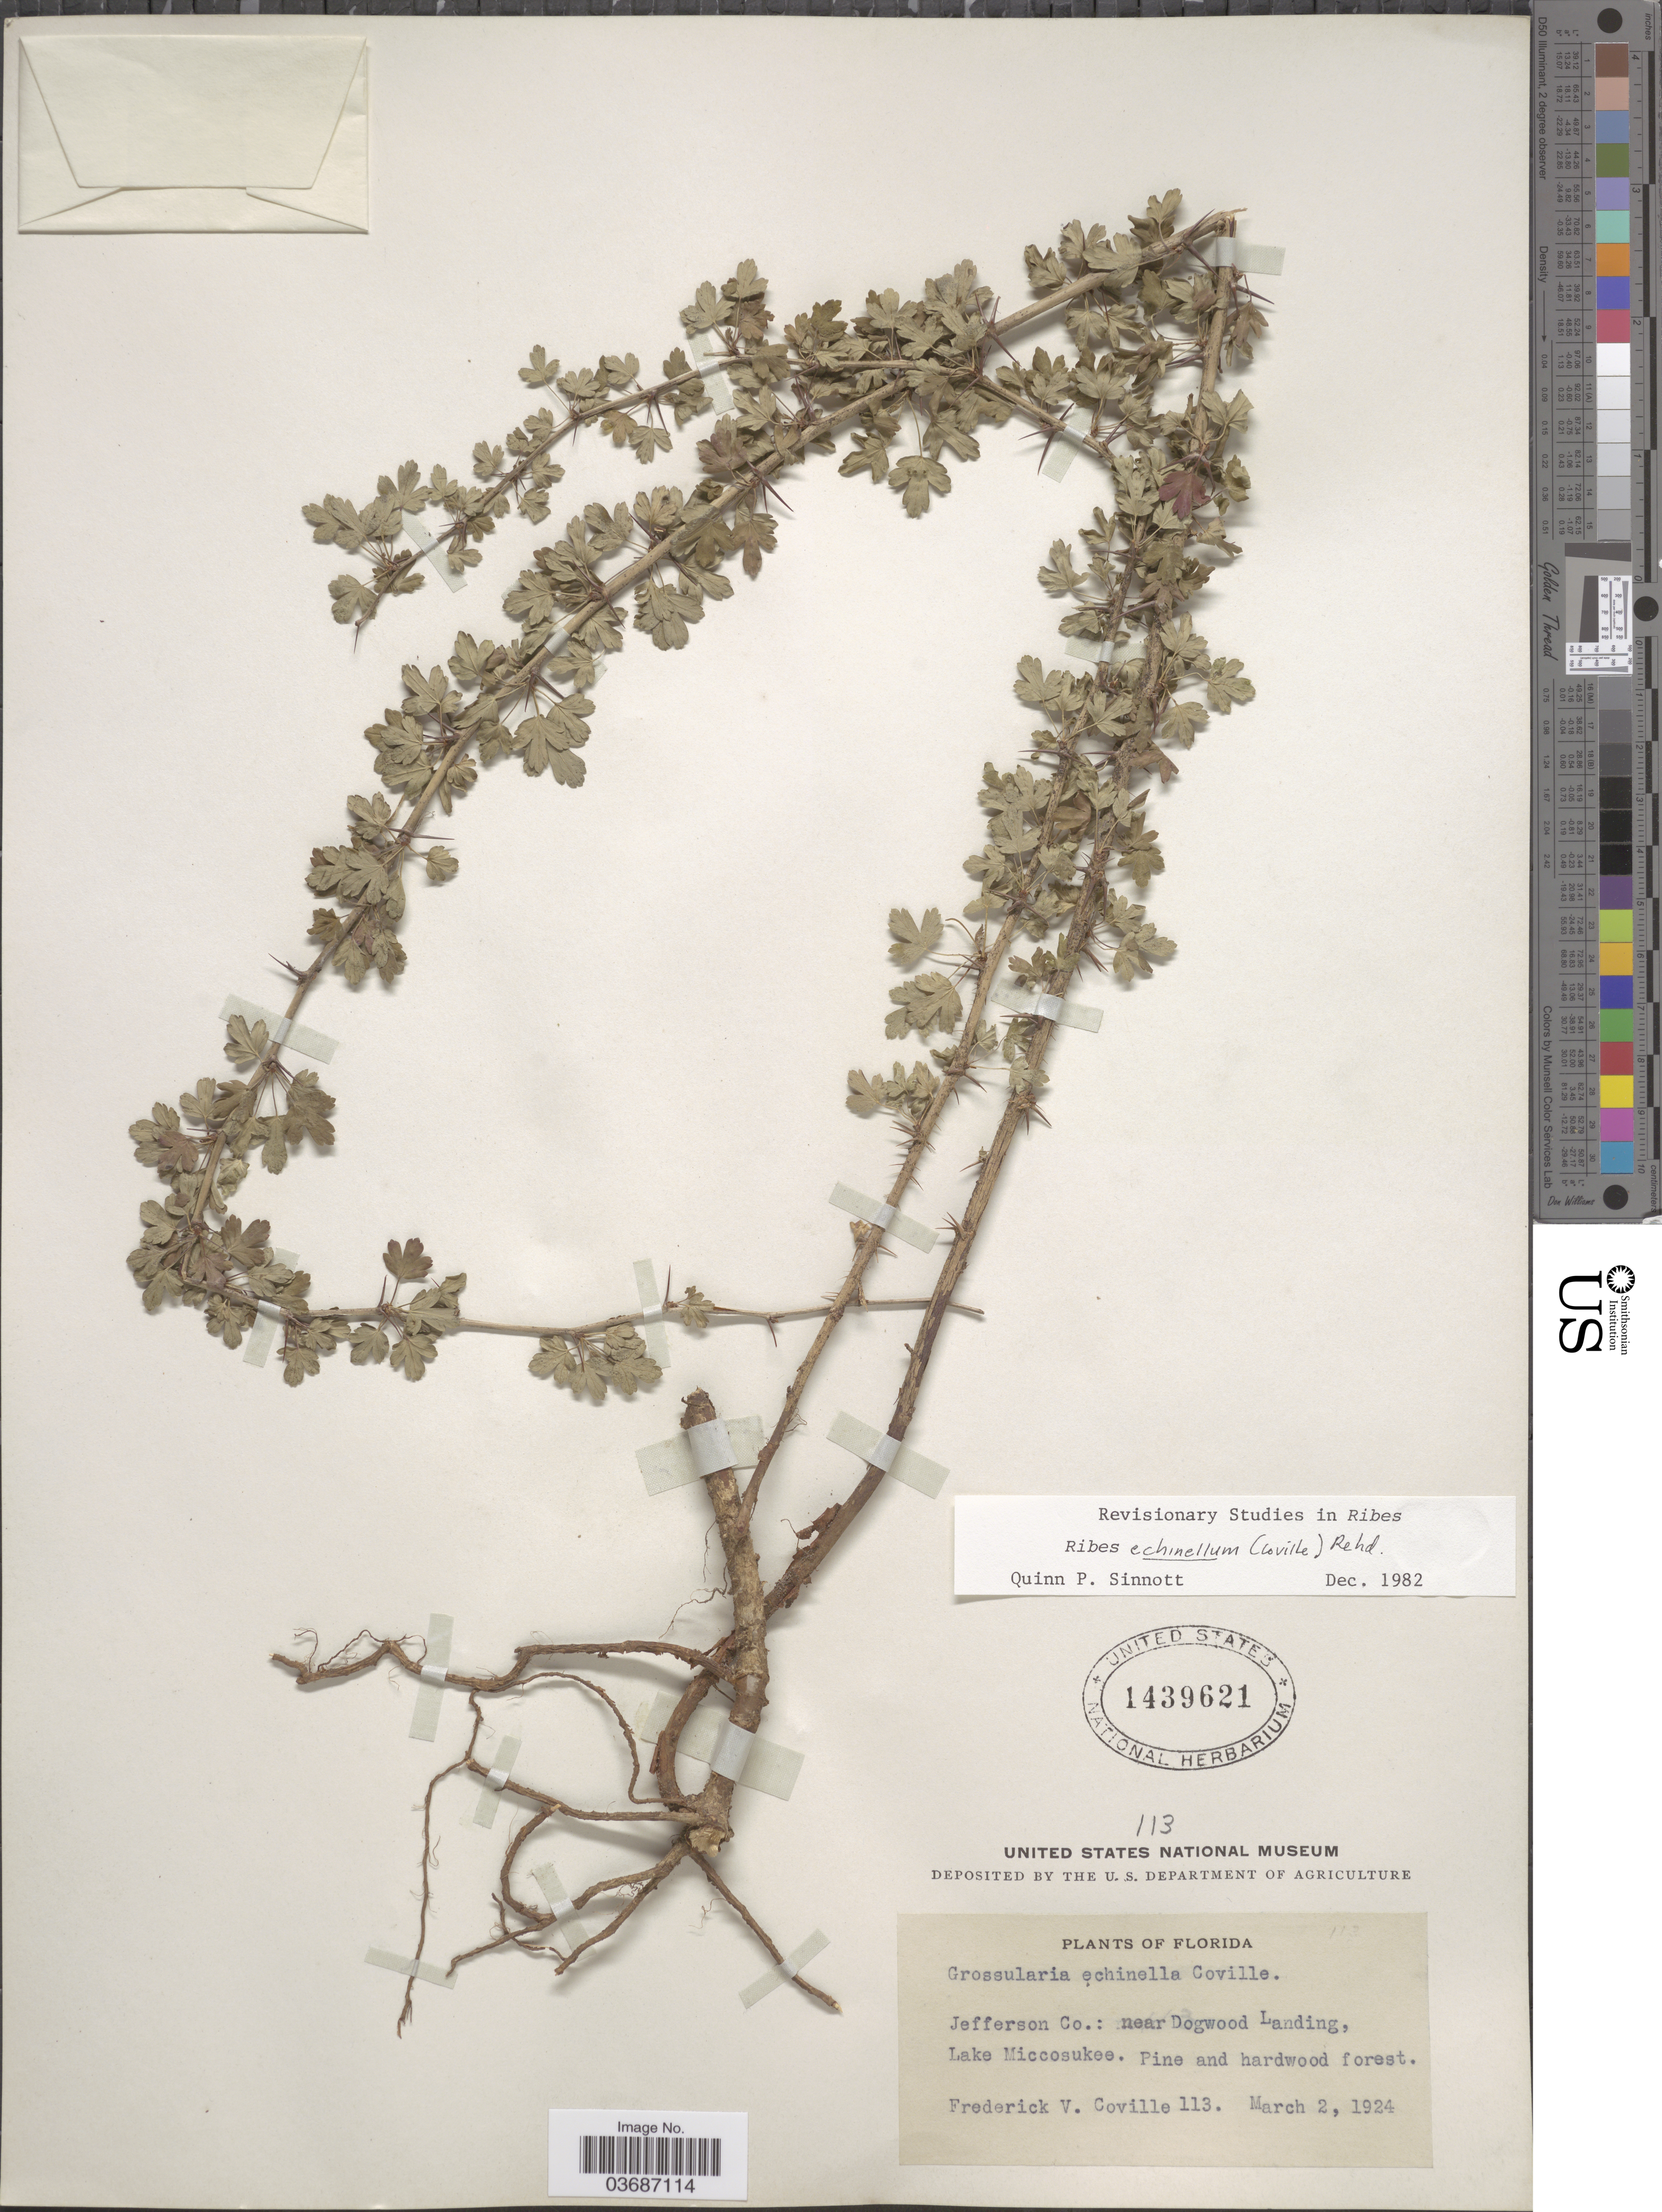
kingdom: Plantae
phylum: Tracheophyta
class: Magnoliopsida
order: Saxifragales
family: Grossulariaceae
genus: Ribes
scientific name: Ribes echinellum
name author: (Coville) Rehder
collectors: F. V. Coville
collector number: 113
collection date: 1924-03-02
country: United States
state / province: Florida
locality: Jefferson Co.: near Dogwood Landing, Lake Miccosukee.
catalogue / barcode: US 1439621